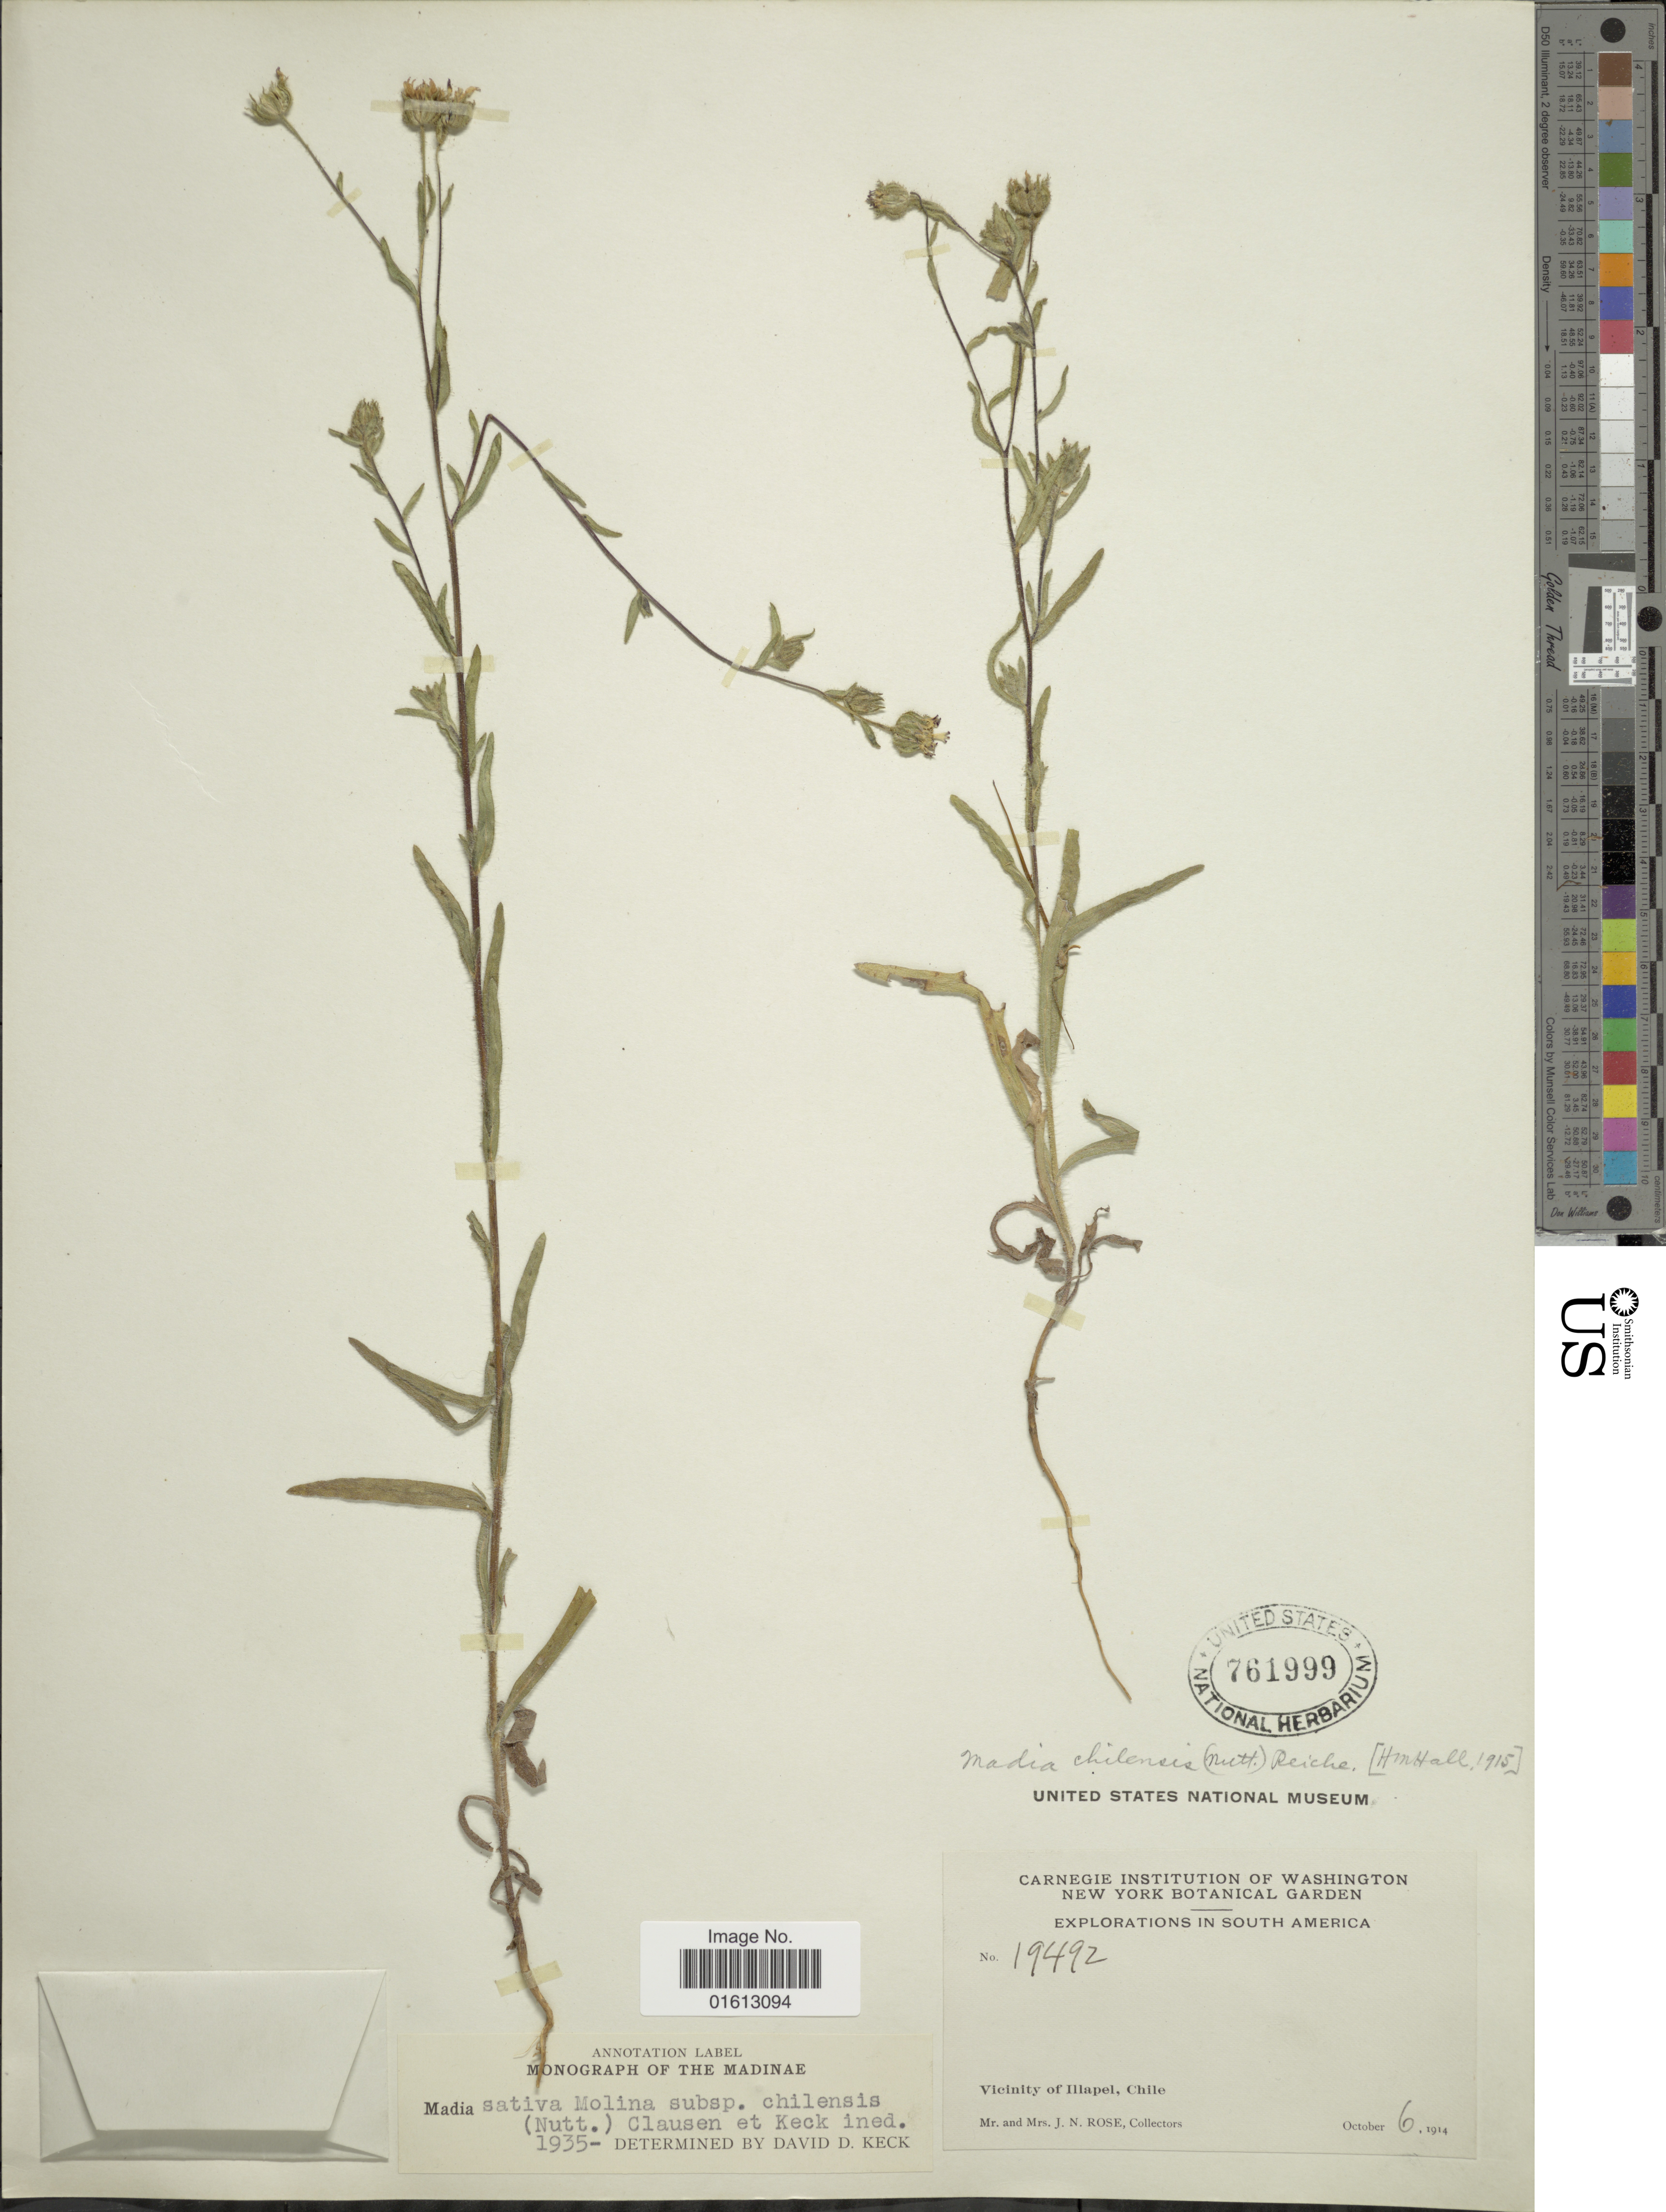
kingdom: Plantae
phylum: Tracheophyta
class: Magnoliopsida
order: Asterales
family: Asteraceae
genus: Madia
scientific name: Madia chilensis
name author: (Nutt.) Reiche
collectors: J. N. Rose & L. B. Rose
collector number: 19492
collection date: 1914-10-06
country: Chile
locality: Chile, in South America, Vicinity of Illapel.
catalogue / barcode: US 761999